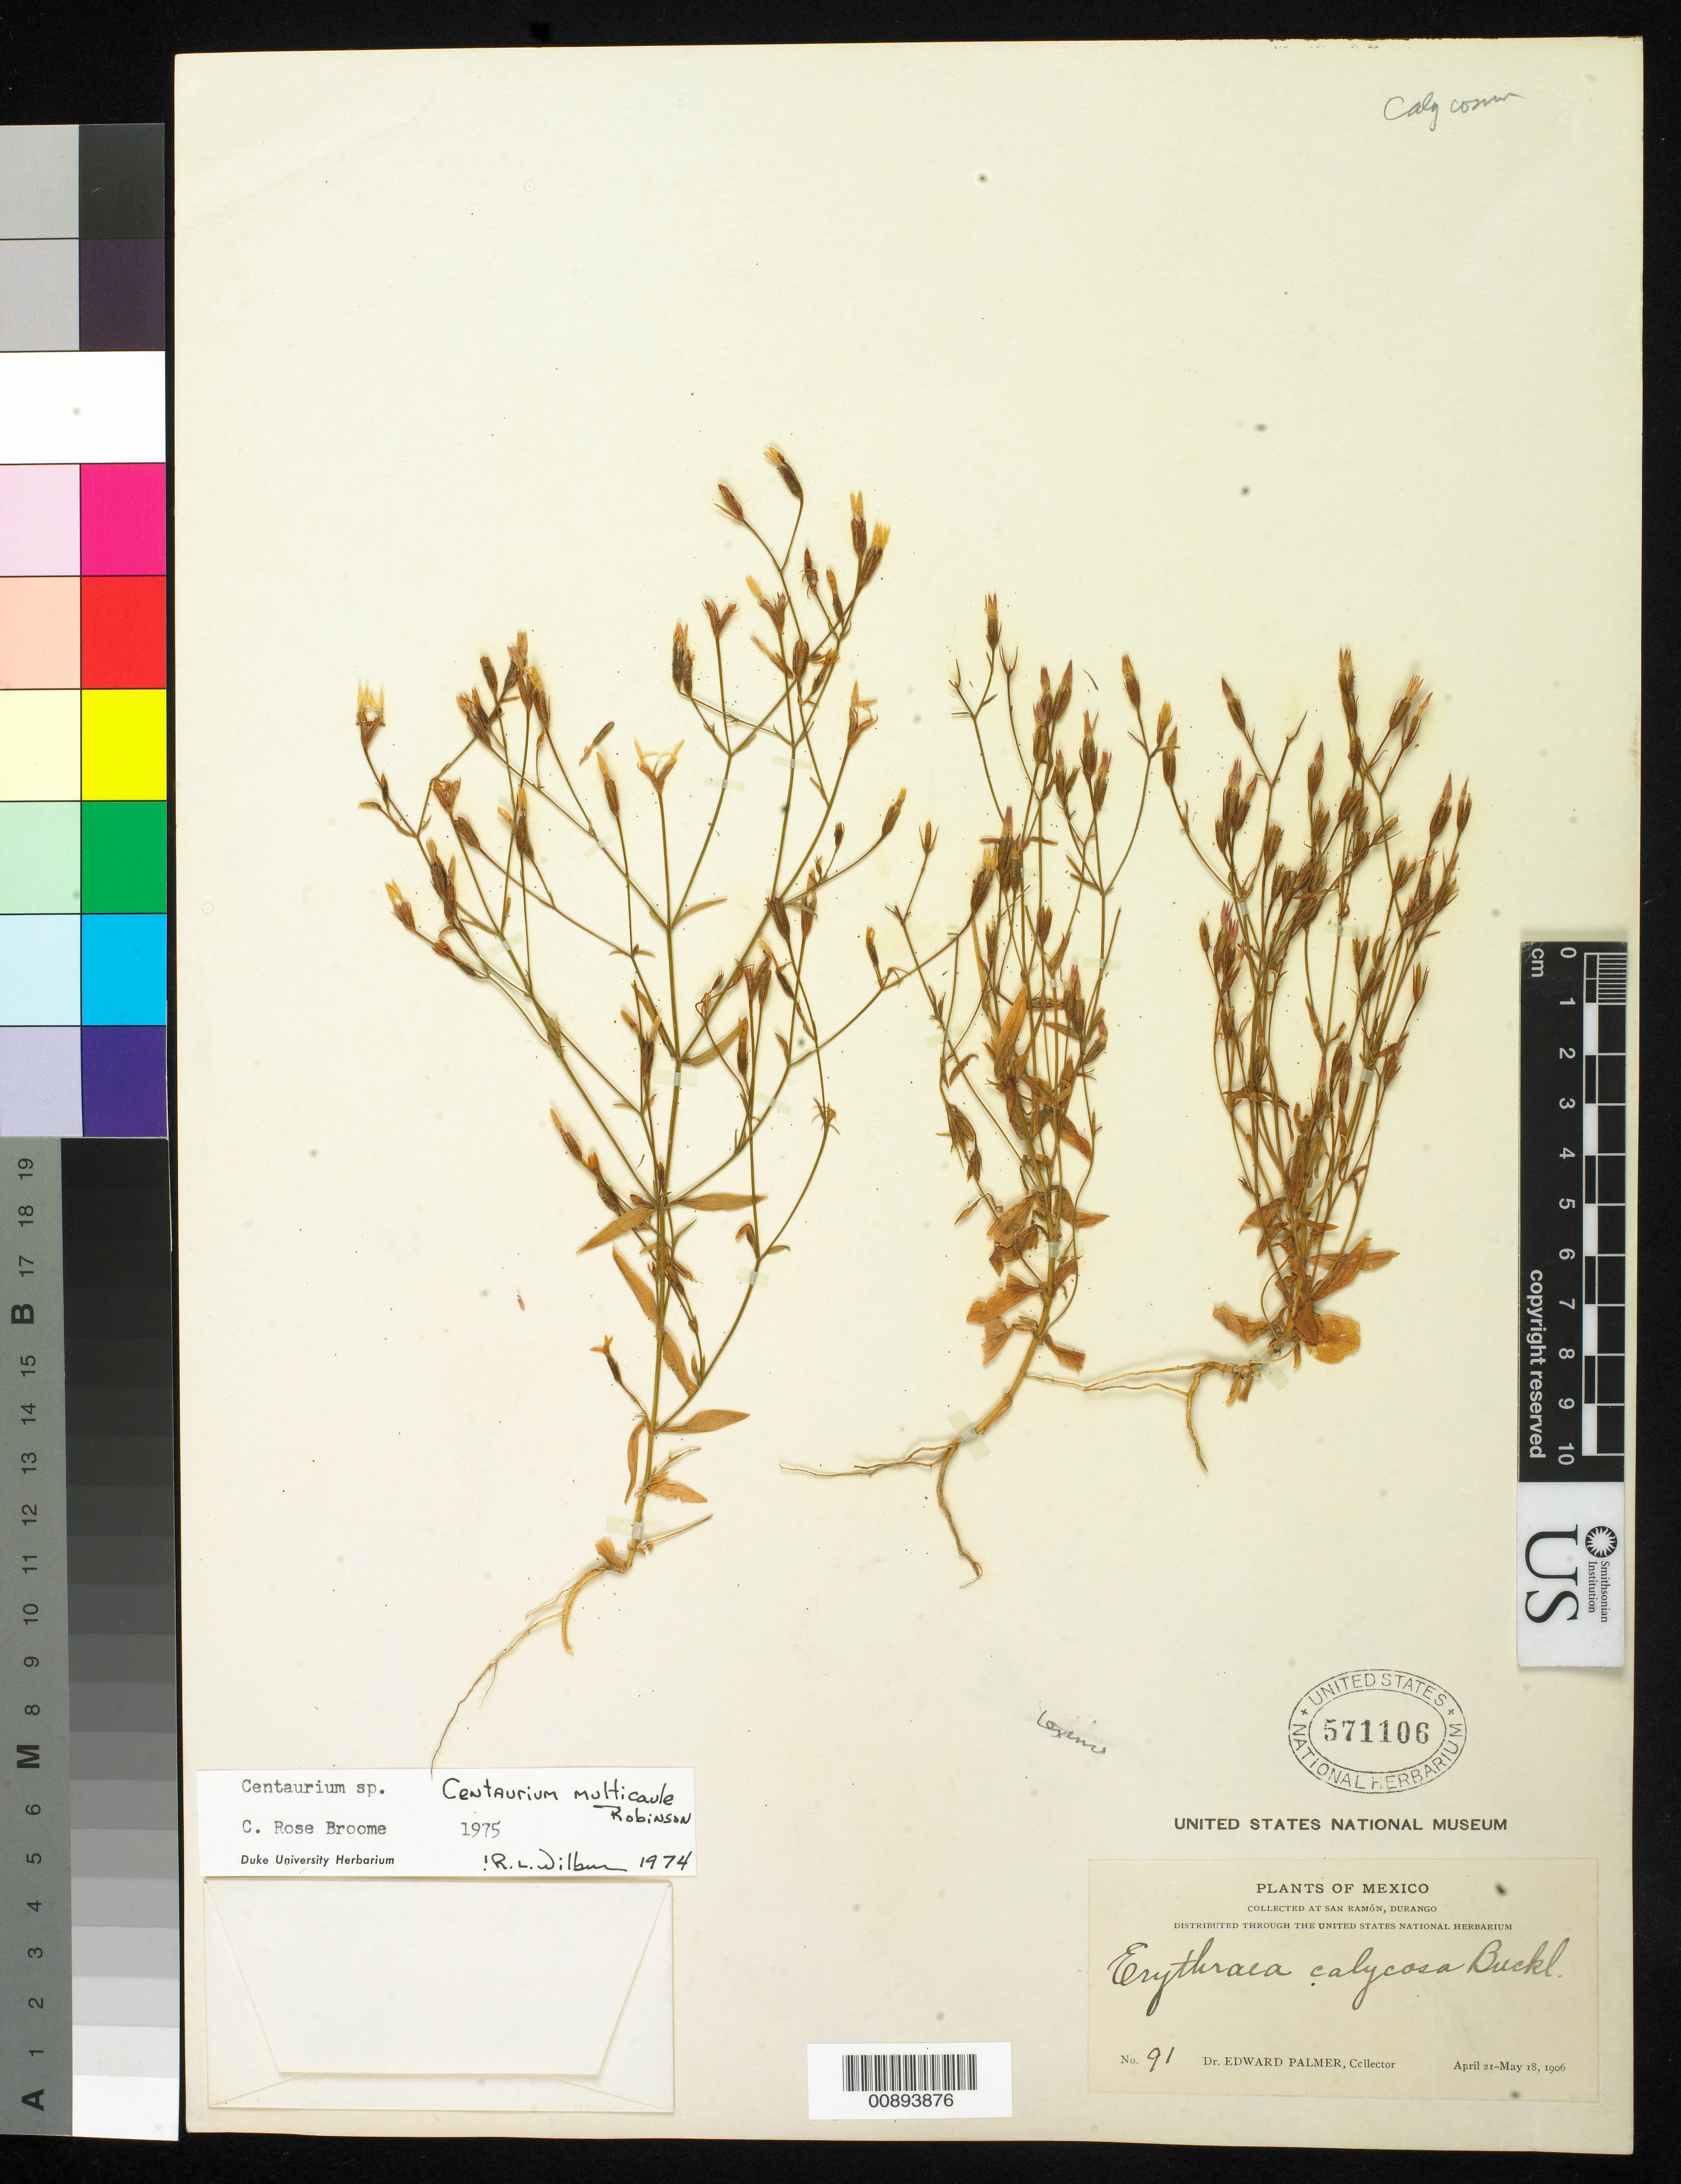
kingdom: Plantae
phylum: Tracheophyta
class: Magnoliopsida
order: Gentianales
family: Gentianaceae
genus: Centaurium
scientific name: Centaurium multicaule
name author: B.L. Rob.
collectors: E. Palmer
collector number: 91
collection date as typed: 21 Apr 1906 to 18 May 1906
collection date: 1906-04-21/1906-05-18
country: Mexico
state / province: Durango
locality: San Ramón, Durango.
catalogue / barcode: US 571106